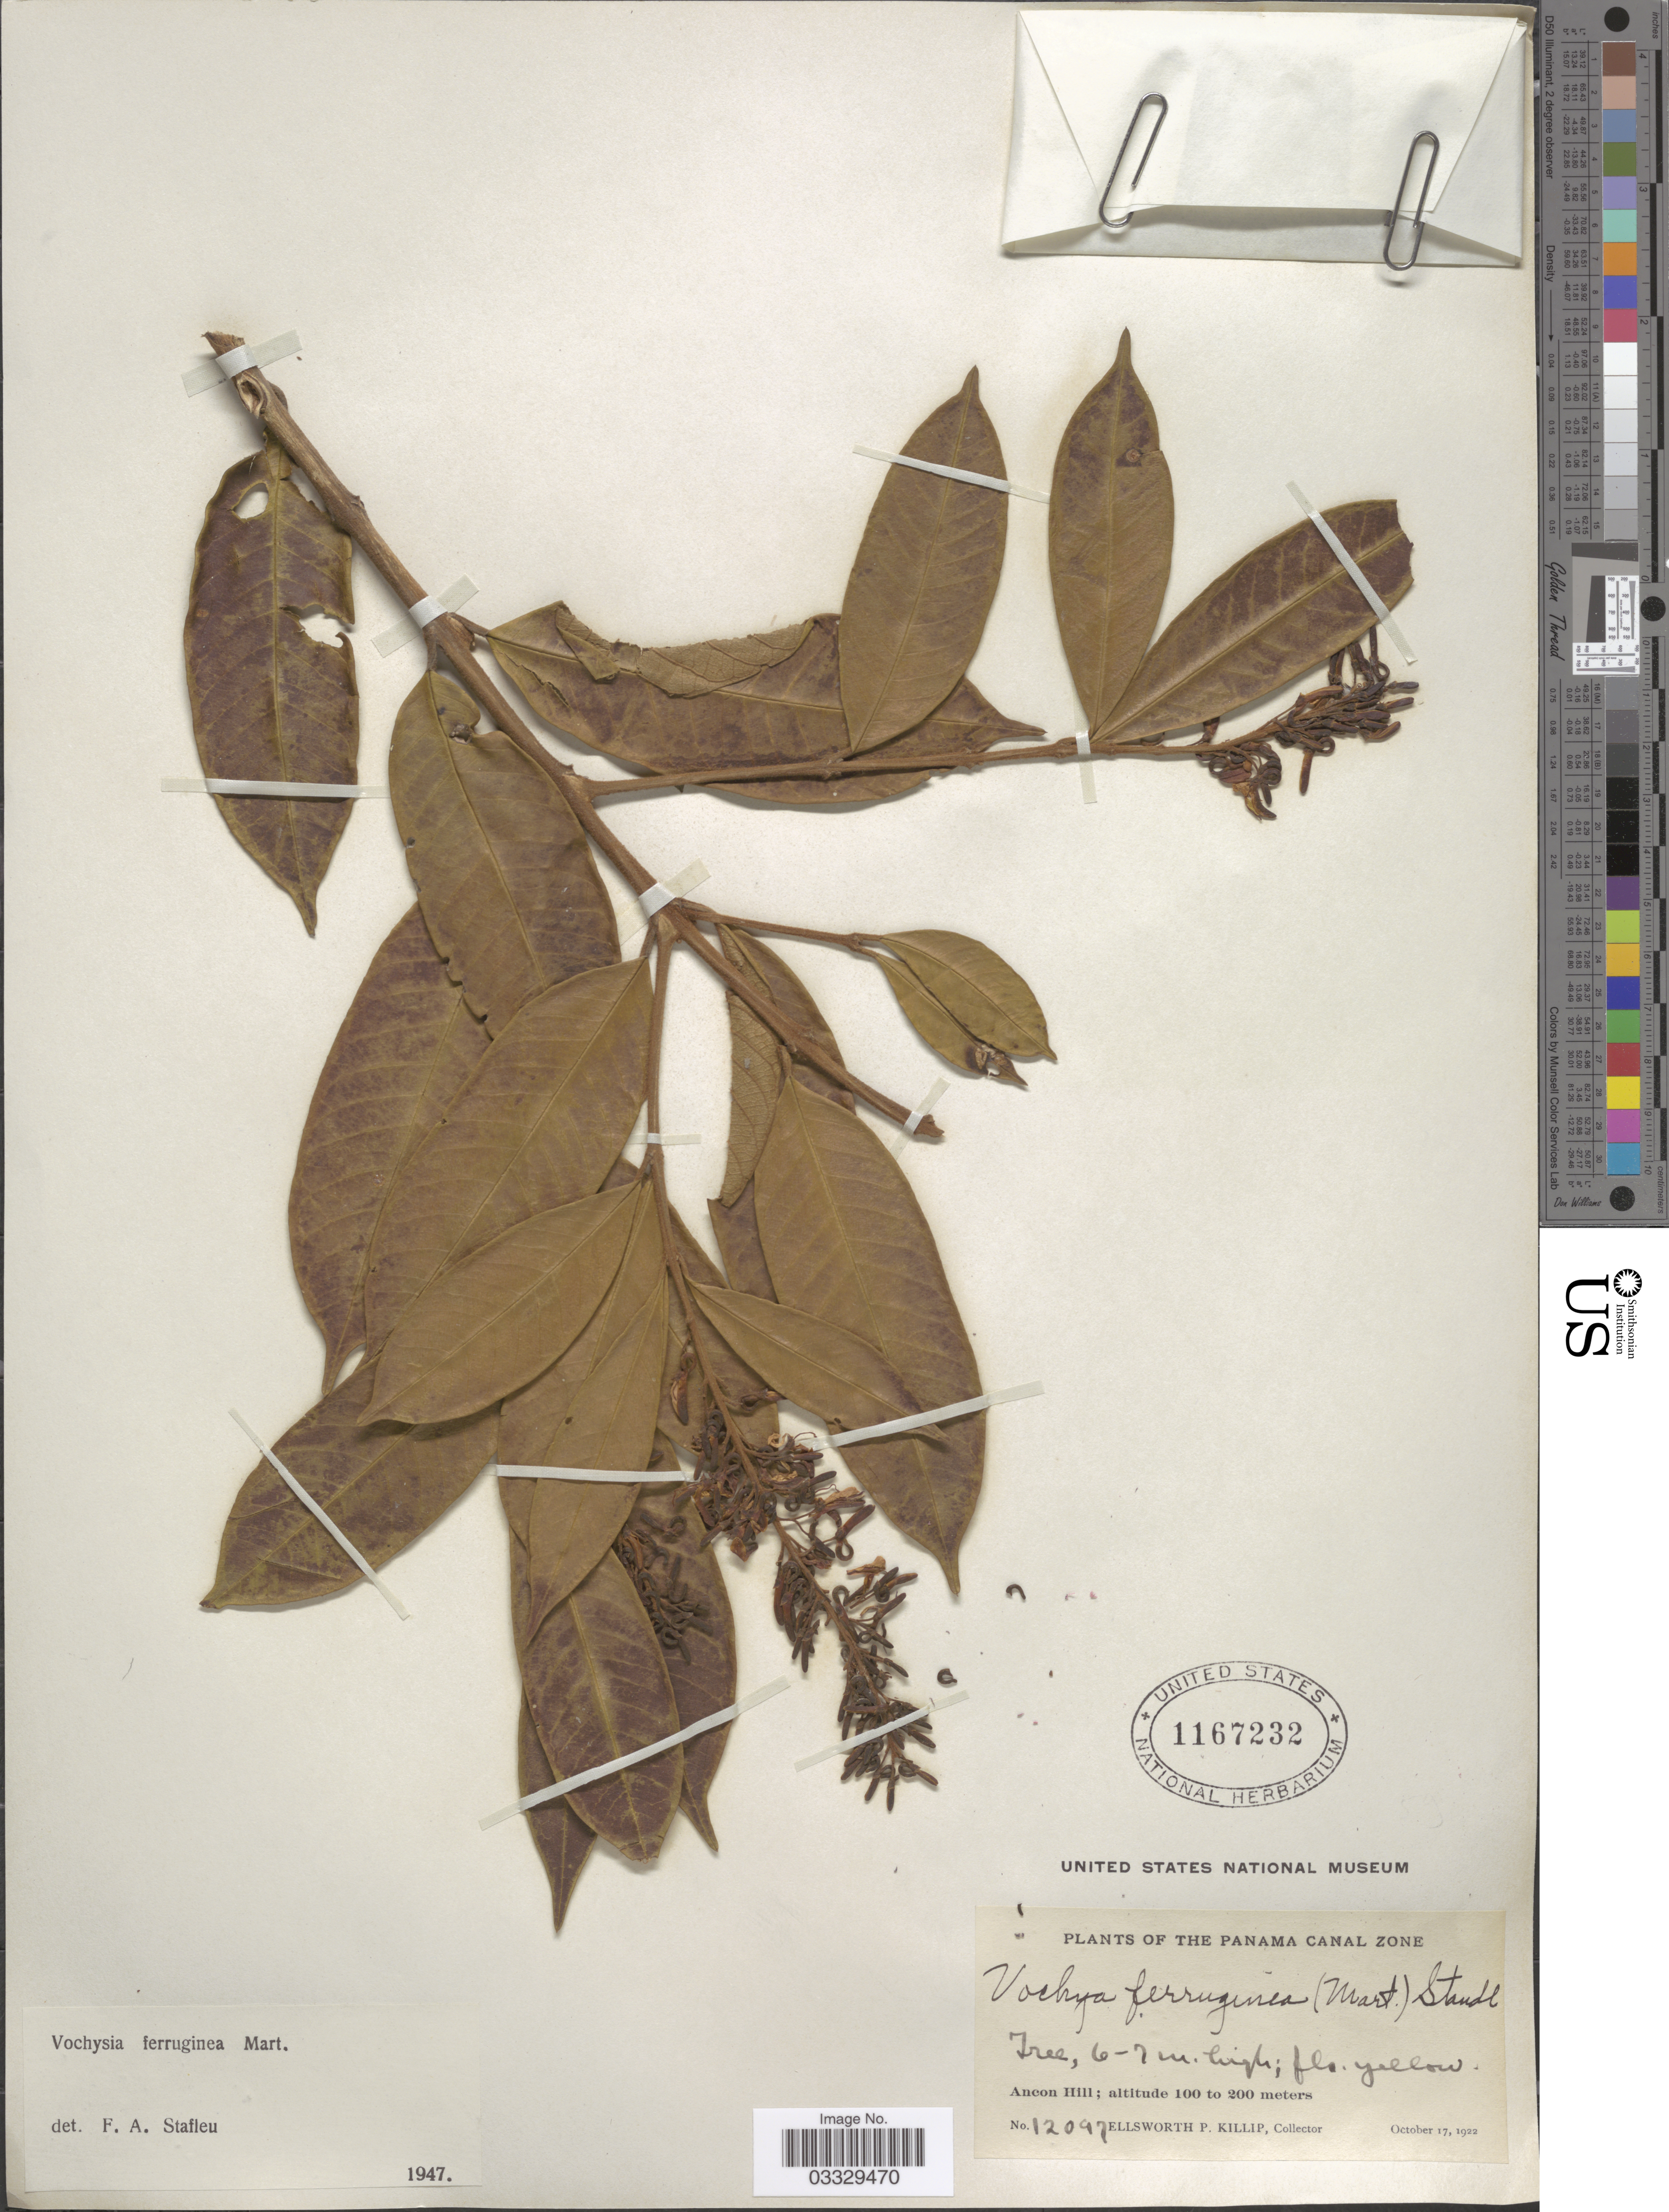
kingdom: Plantae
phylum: Tracheophyta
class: Magnoliopsida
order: Myrtales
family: Vochysiaceae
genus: Vochysia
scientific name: Vochysia ferruginea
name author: Mart.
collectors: E. P. Killip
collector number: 12097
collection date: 1922-10-17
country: Panama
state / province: Colón / Panamá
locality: Panama Canal Zone. Ancon Hill.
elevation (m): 100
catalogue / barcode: US 1167232